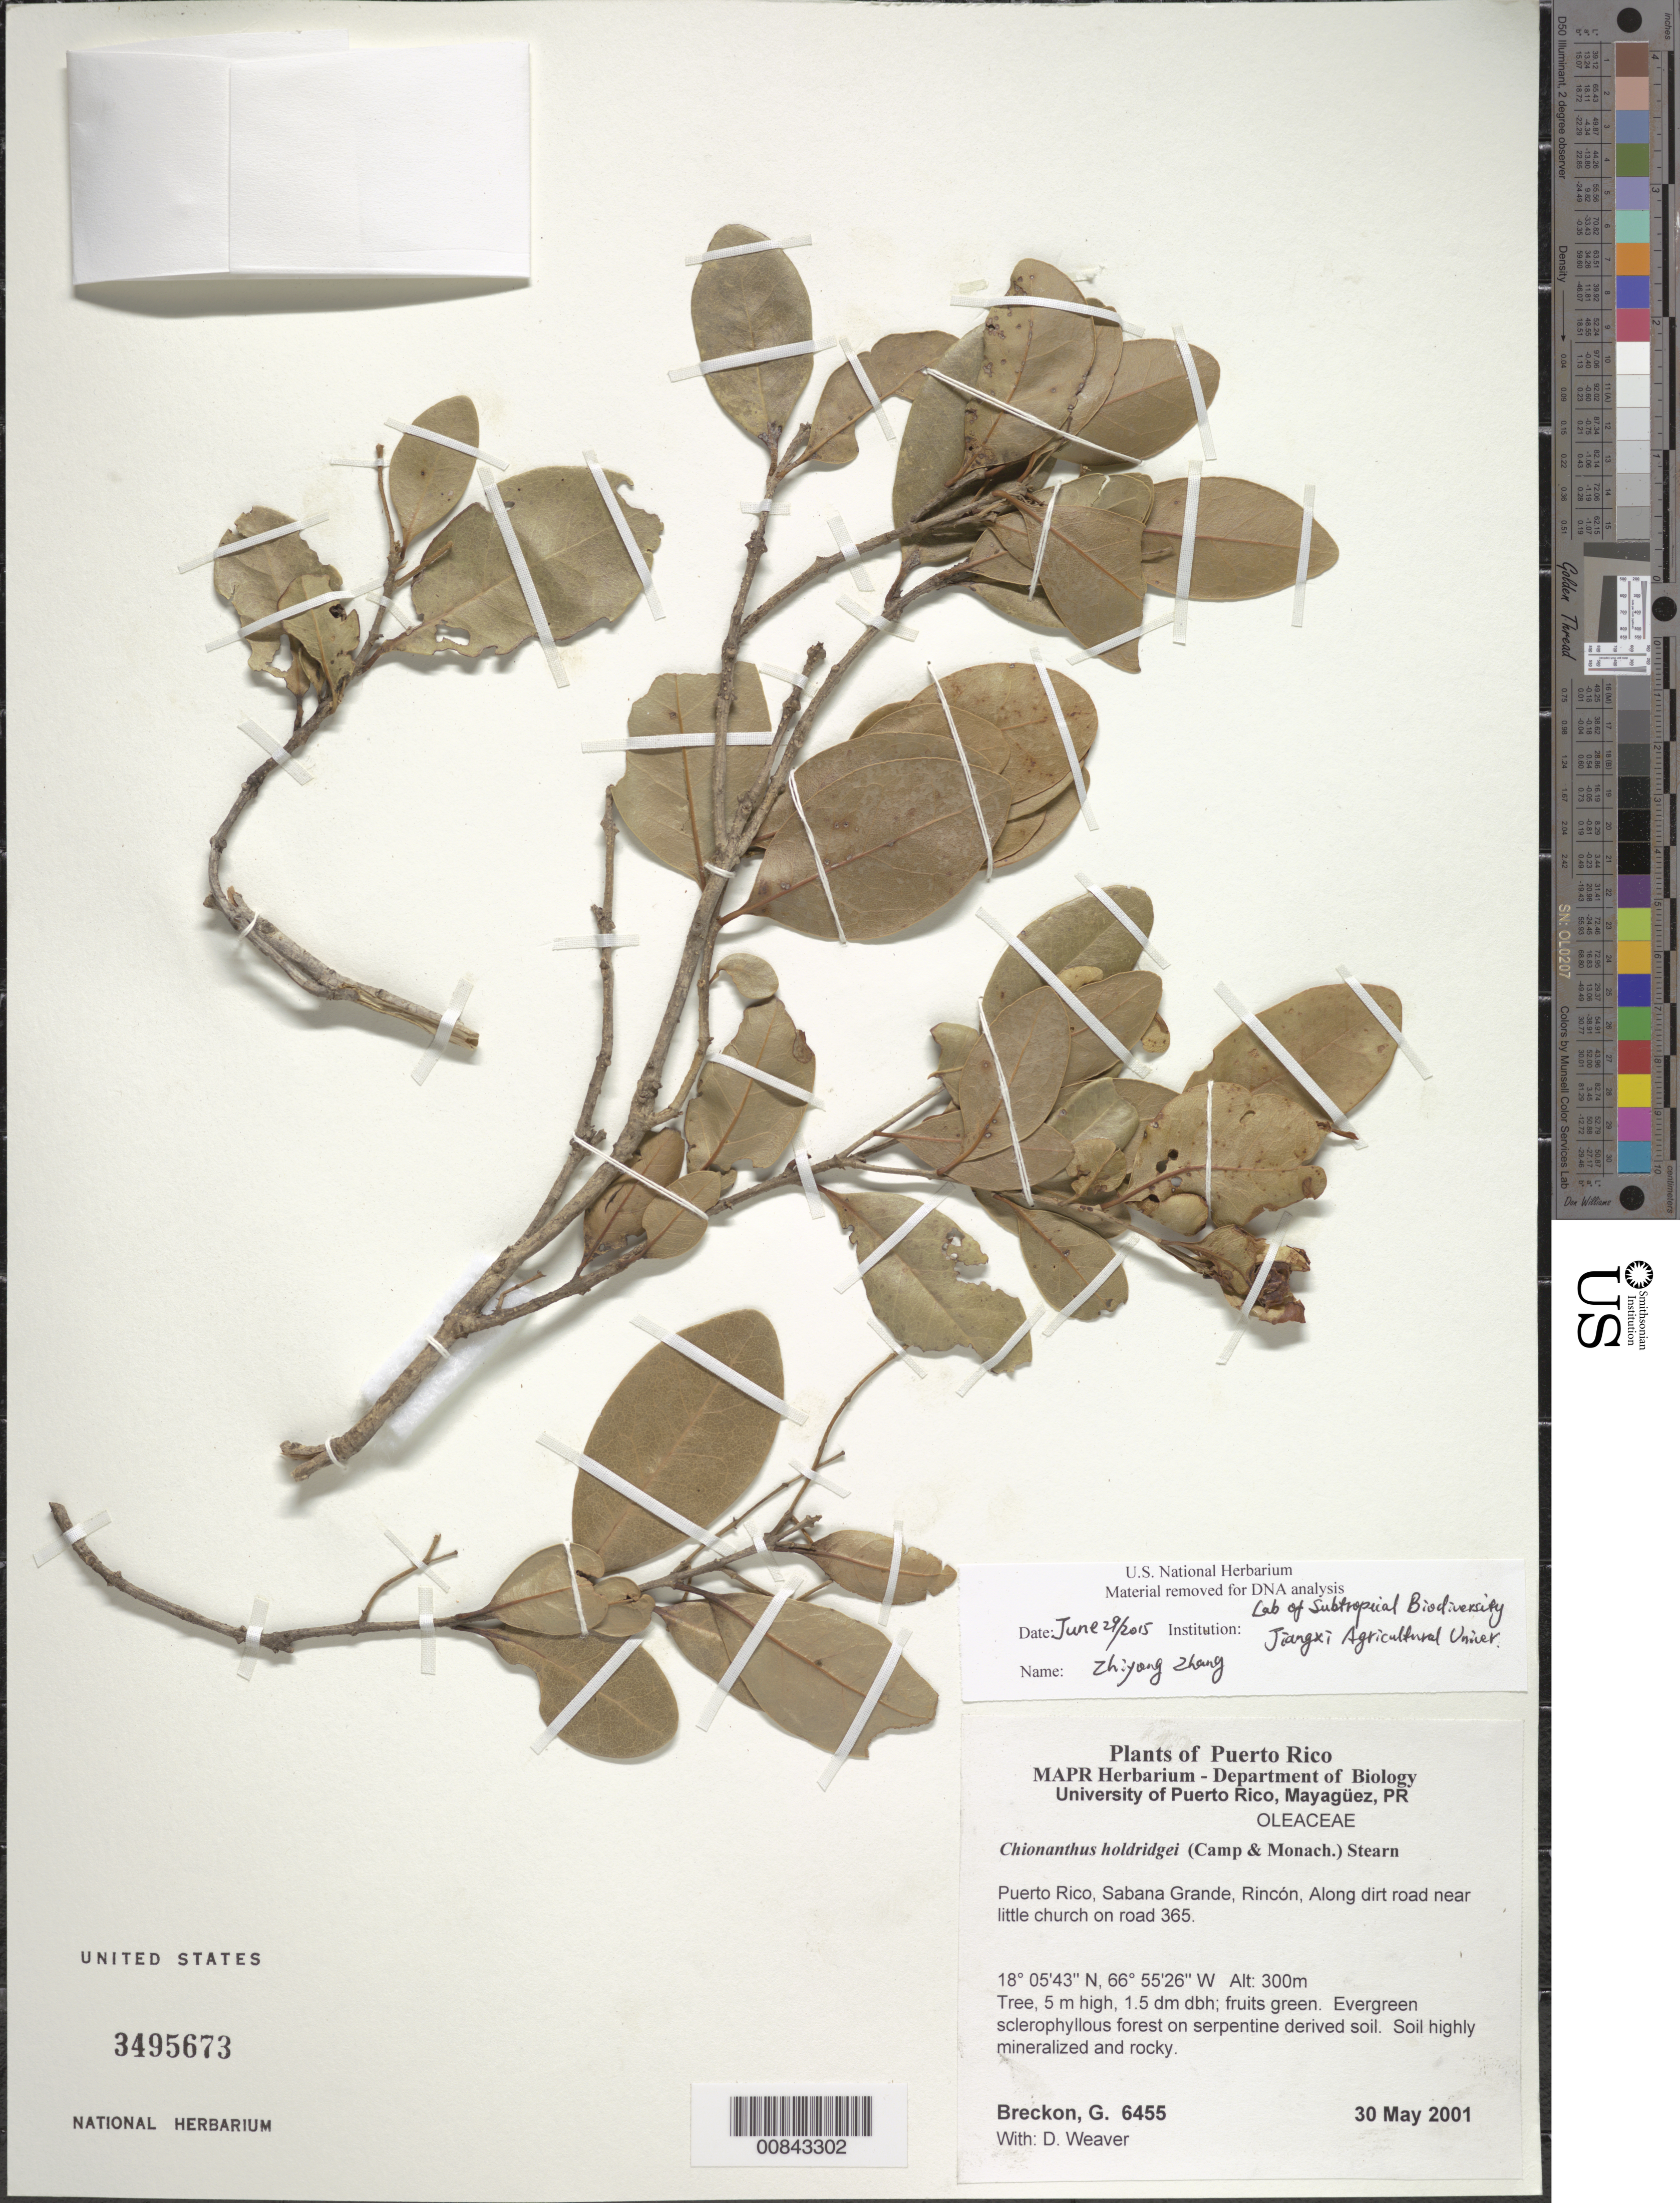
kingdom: Plantae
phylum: Tracheophyta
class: Magnoliopsida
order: Lamiales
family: Oleaceae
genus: Chionanthus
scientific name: Chionanthus holdridgei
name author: (Camp & Monach.) Stearn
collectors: G. Breckon & D. Weaver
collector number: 6455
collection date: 2001-05-30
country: Puerto Rico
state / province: Sabana Grande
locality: Rincón, Along dirt road near little church on road 365.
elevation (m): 300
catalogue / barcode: US 3495673